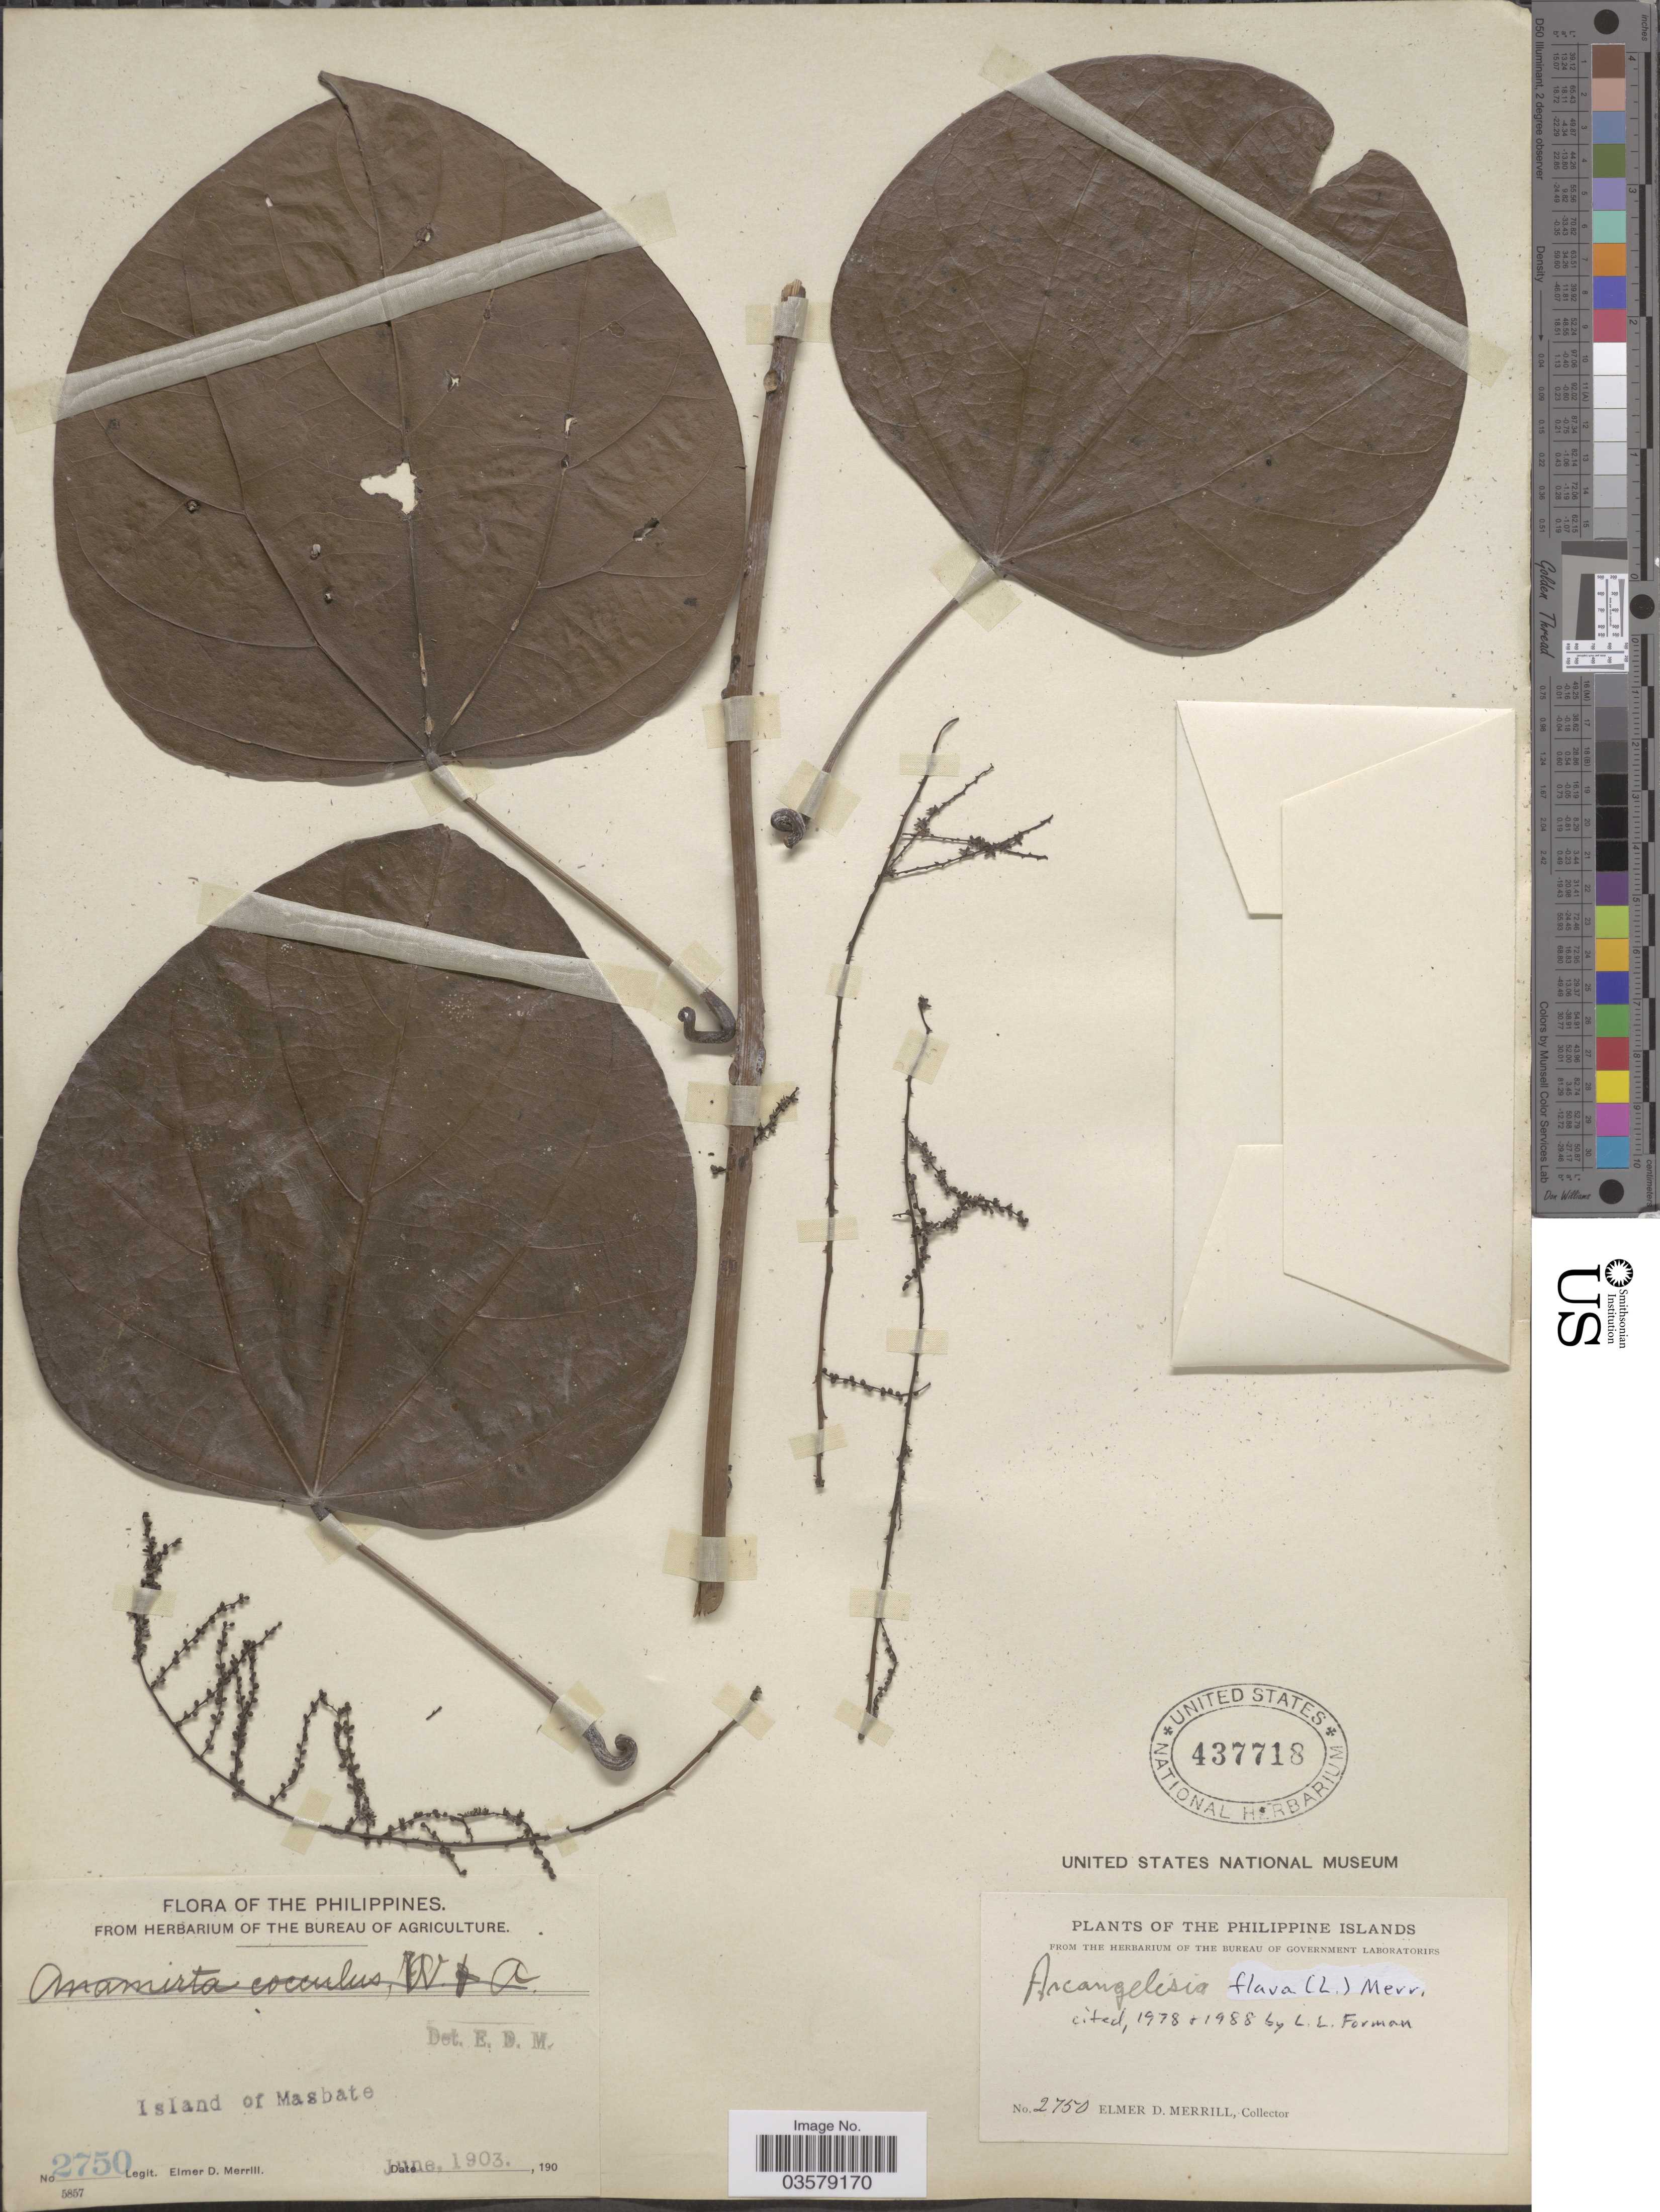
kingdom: Plantae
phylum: Tracheophyta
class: Magnoliopsida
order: Ranunculales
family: Menispermaceae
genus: Arcangelisia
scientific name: Arcangelisia flava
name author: (L.) Merr.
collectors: E. D. Merrill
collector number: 2750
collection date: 1903-06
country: Philippines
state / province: Bicol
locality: Island of Masbate. The Philippine Islands.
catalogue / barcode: US 437718